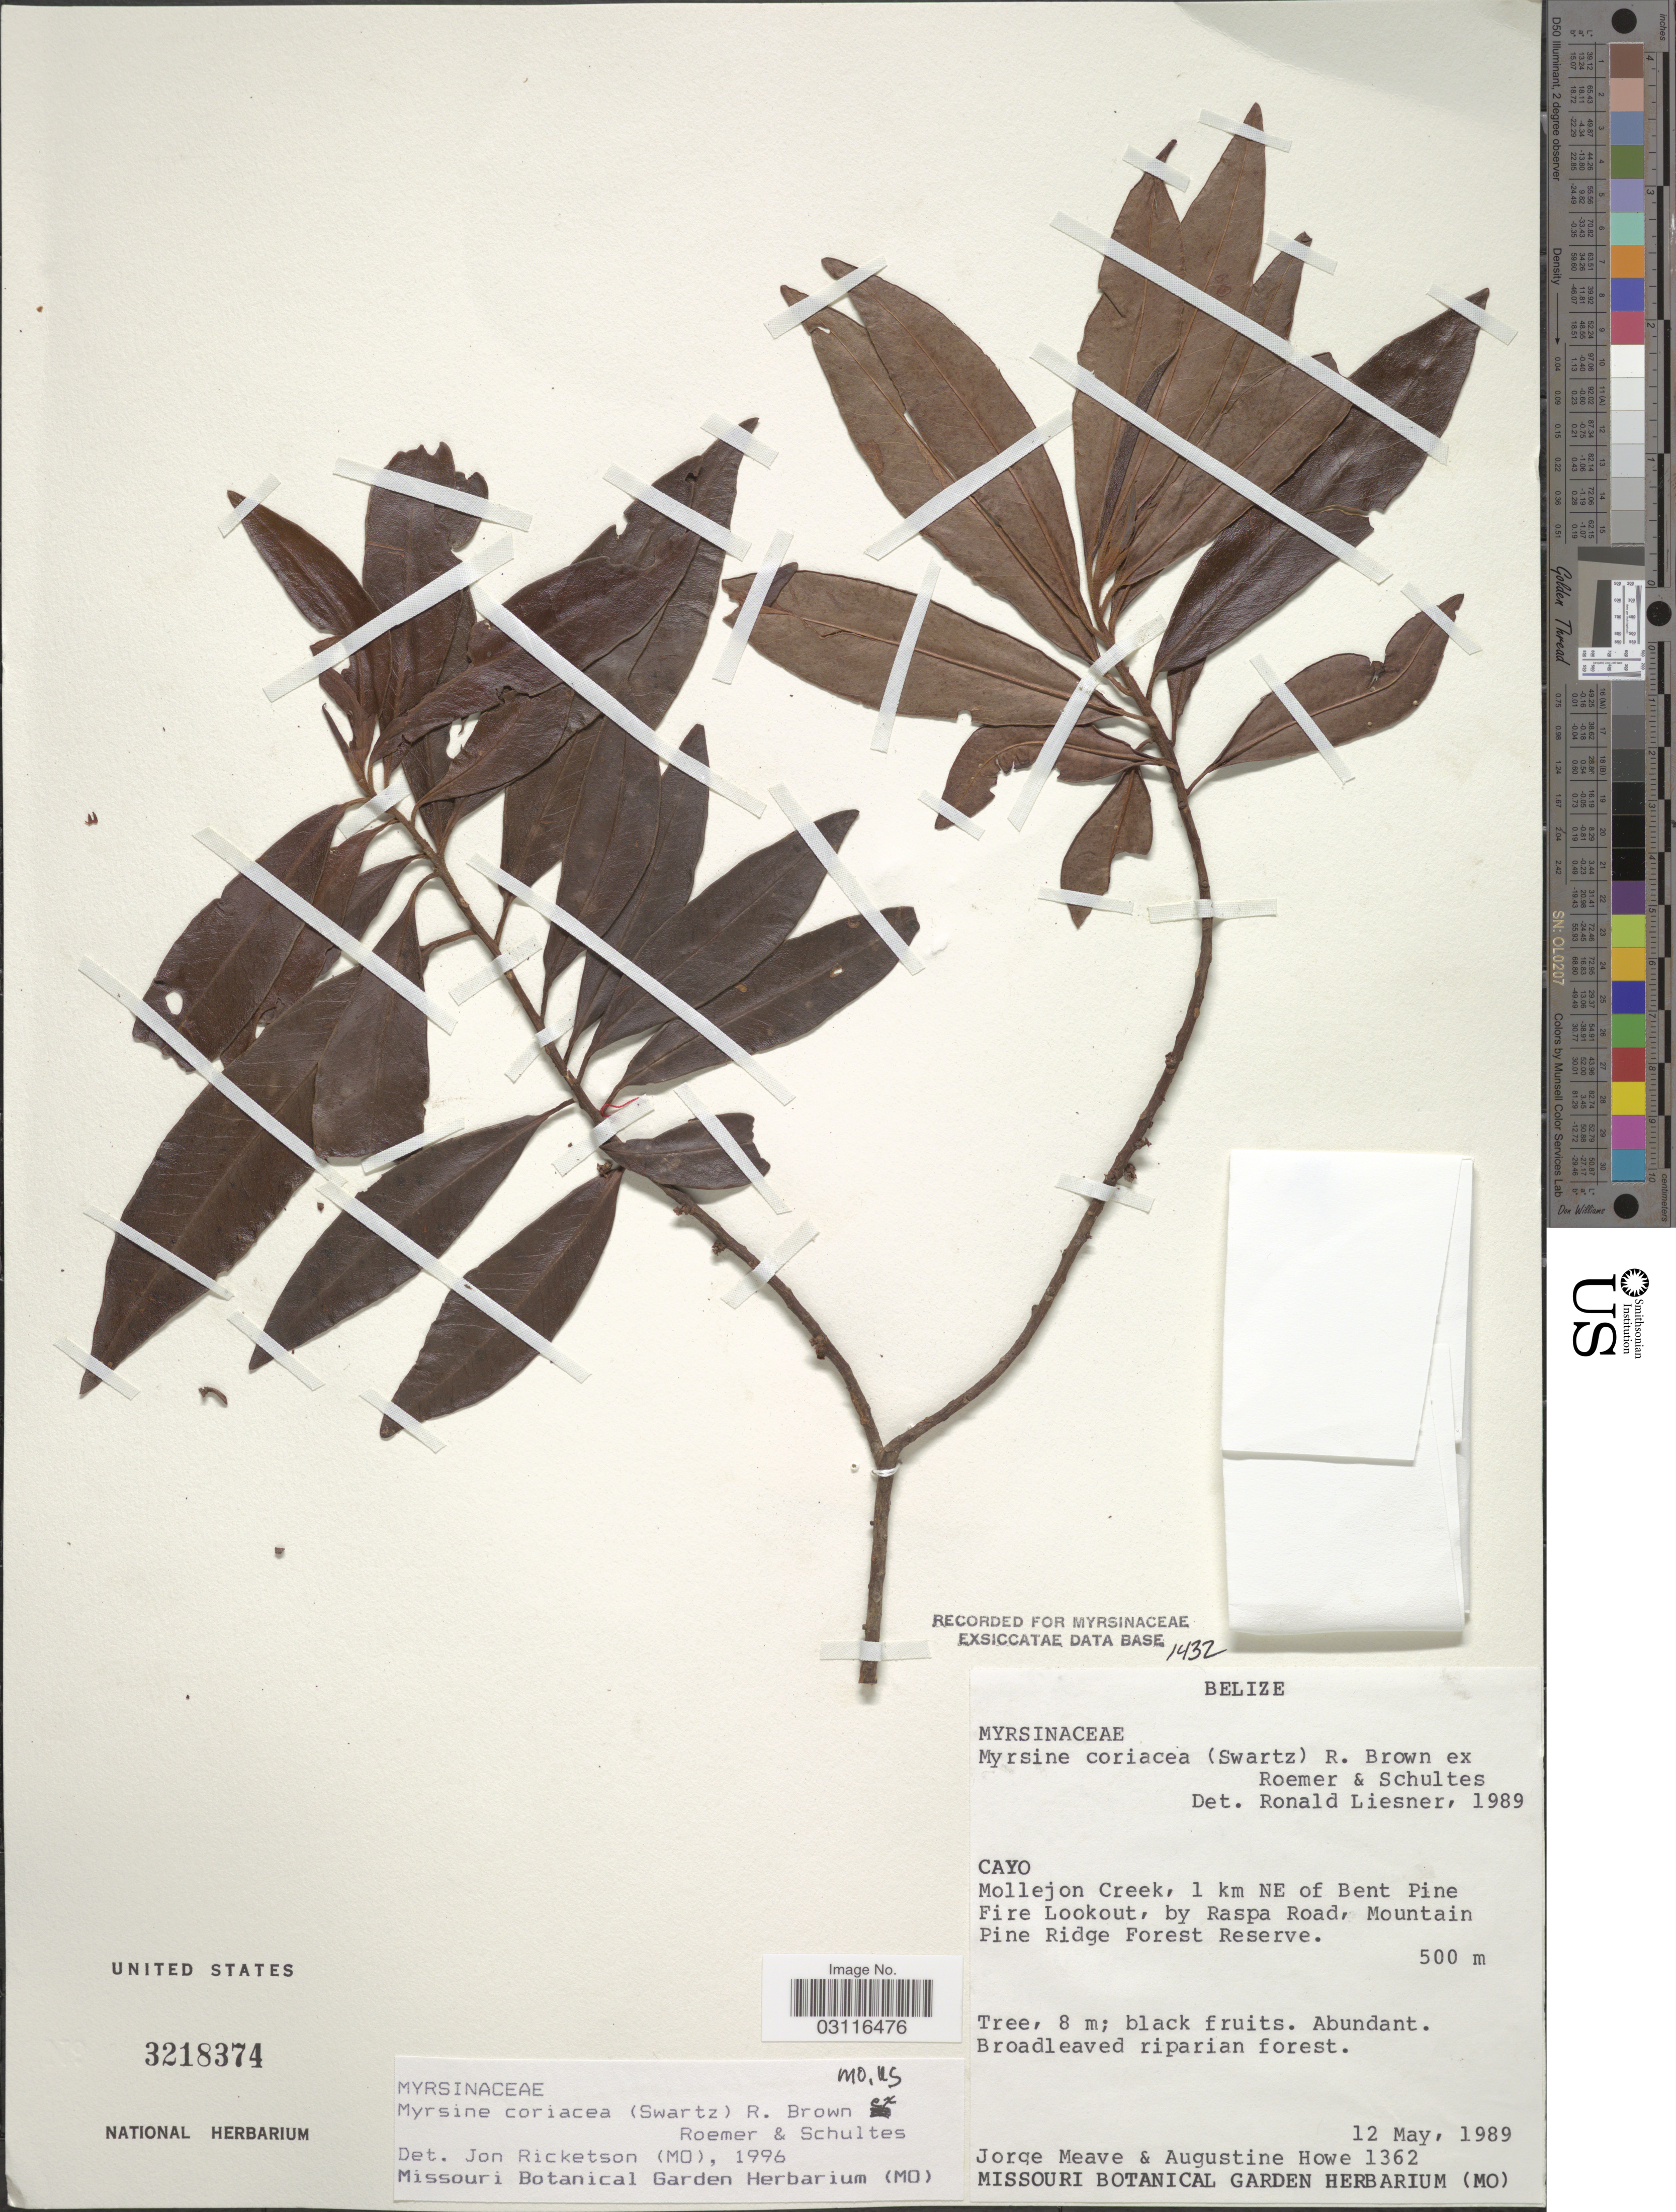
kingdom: Plantae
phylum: Tracheophyta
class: Magnoliopsida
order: Ericales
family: Primulaceae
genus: Myrsine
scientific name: Myrsine coriacea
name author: (Sw.) R. Br. ex Roem. & Schult.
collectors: J. Meave & A. Howe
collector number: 1362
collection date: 1989-05-12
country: Belize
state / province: Cayo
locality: Mollejon Creek, 1 km NE of Bent Pine Fire Lookout, by Raspa Road, Mountain Pine Ridge Forest Reserve.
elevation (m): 500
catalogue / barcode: US 3218374